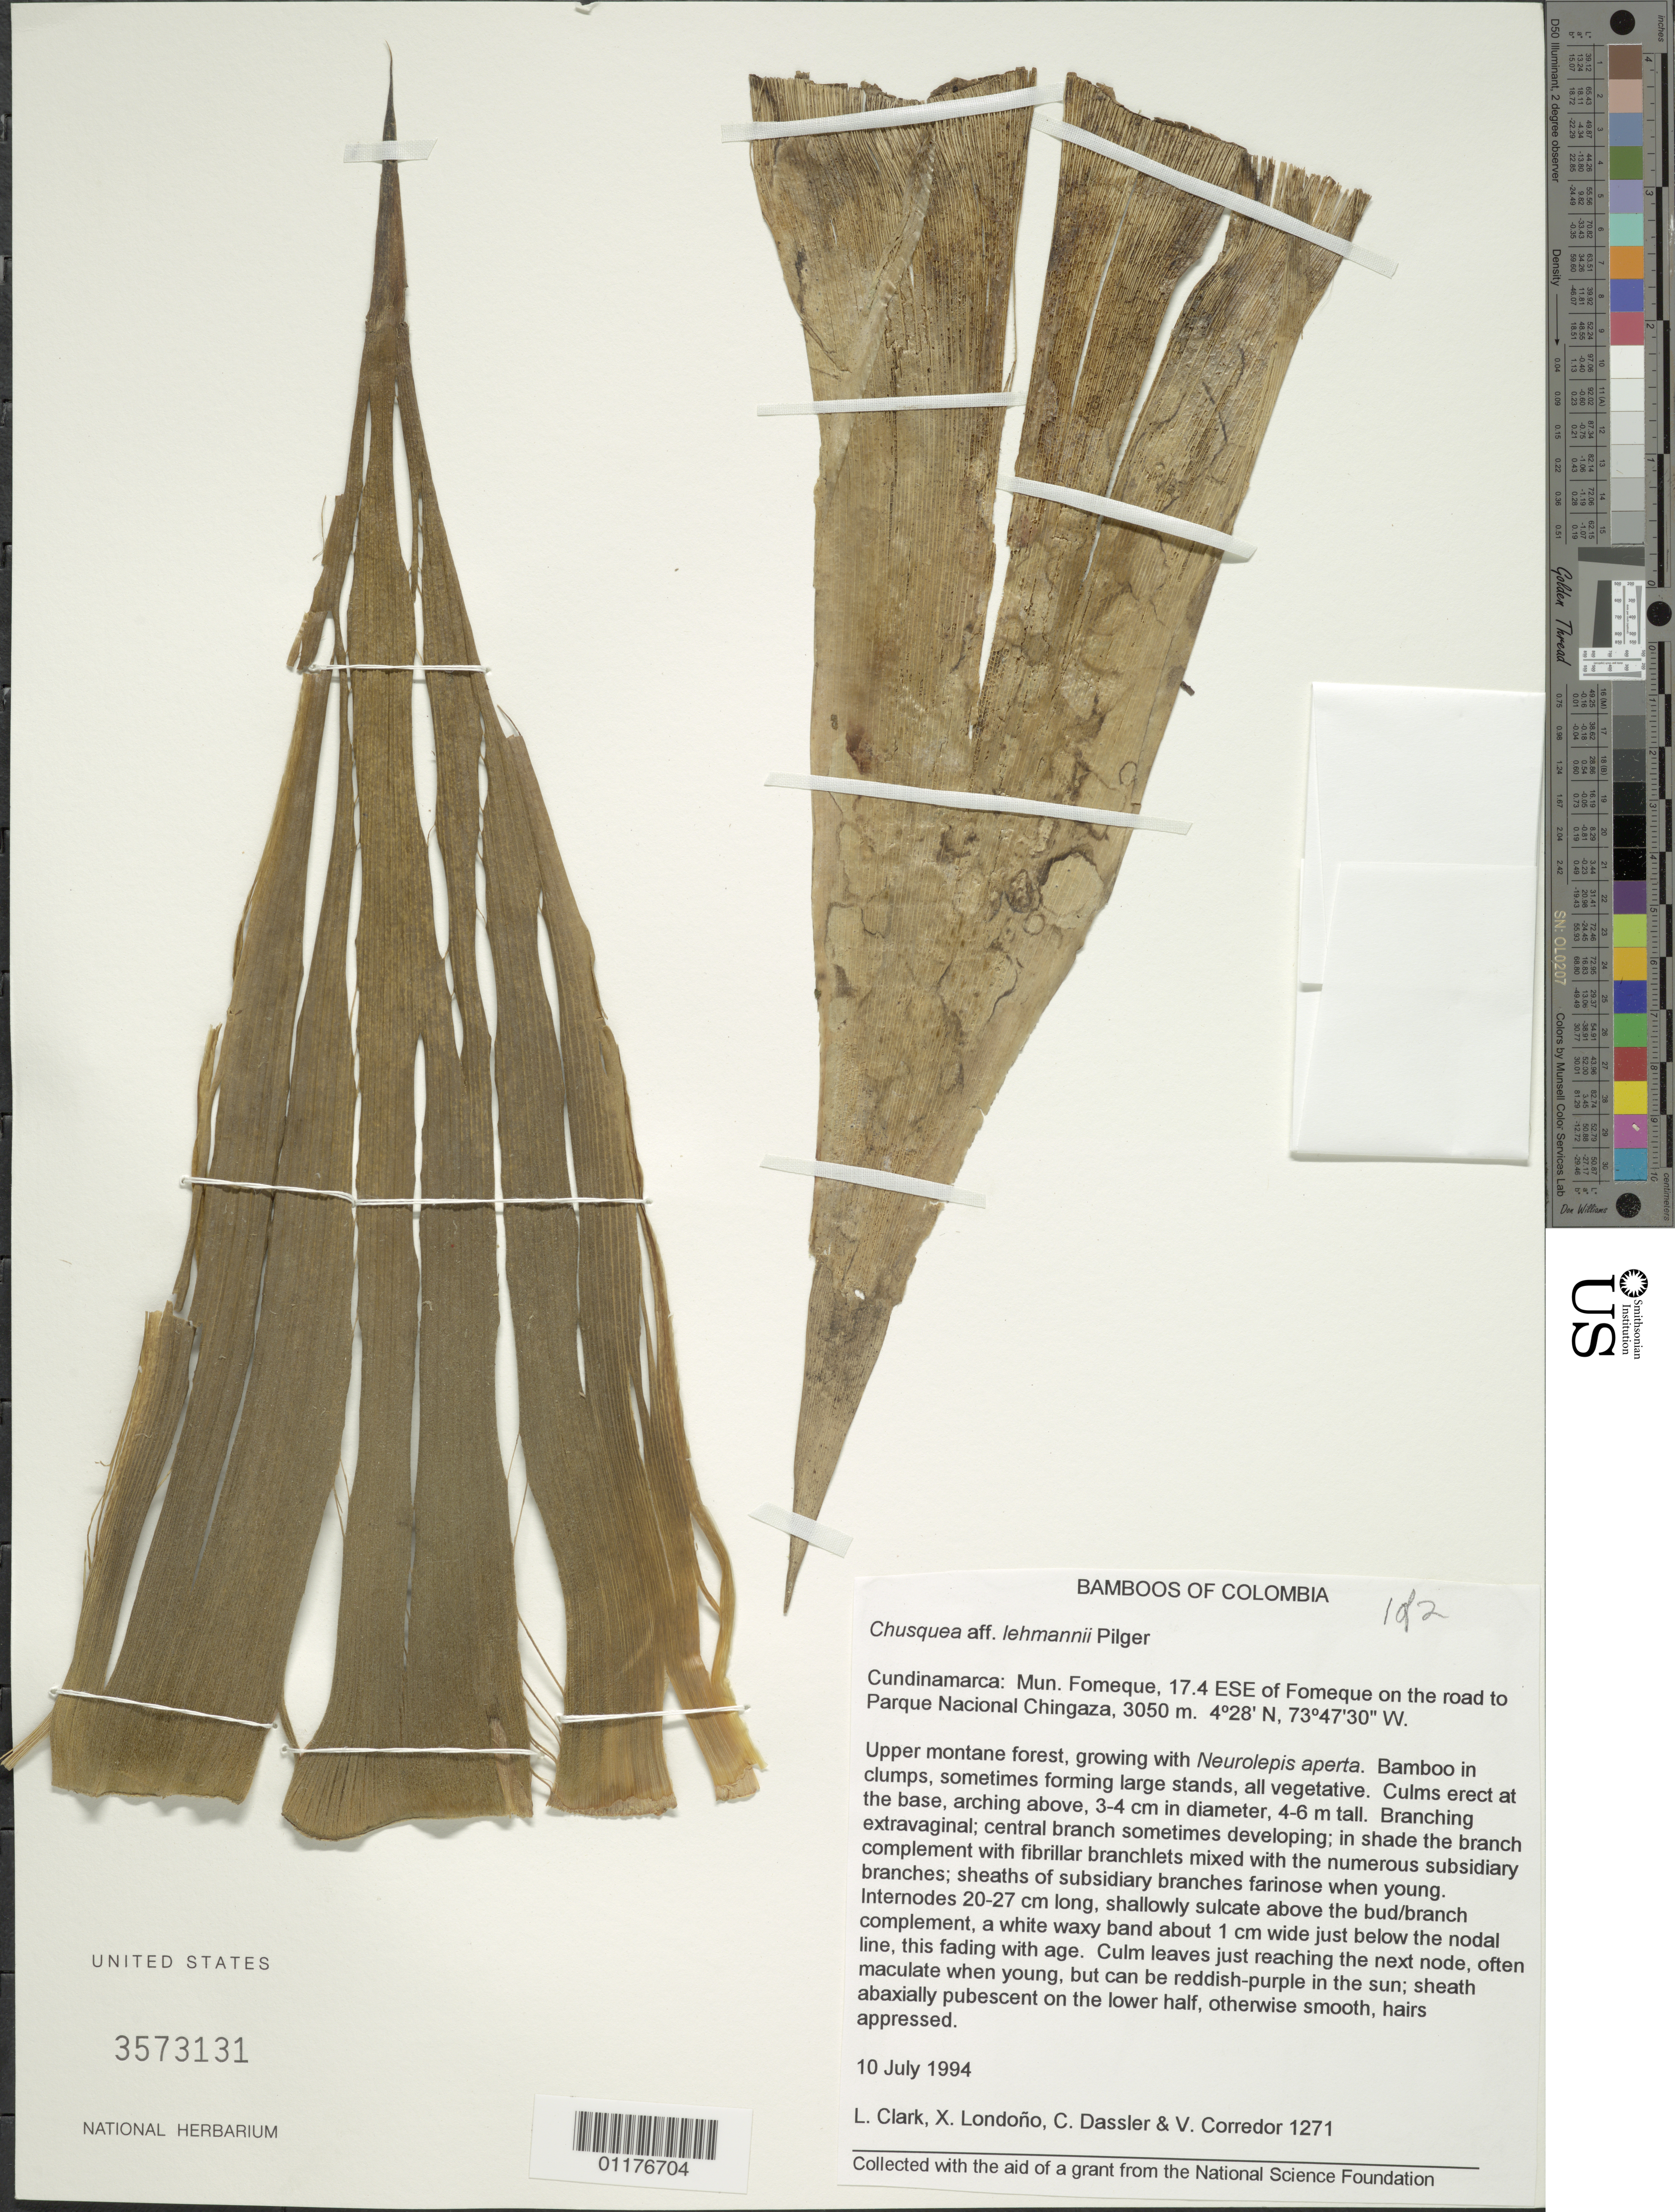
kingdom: Plantae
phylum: Tracheophyta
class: Liliopsida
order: Poales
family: Poaceae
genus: Chusquea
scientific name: Chusquea lehmannii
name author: Pilg.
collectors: L. G. Clark, X. Londoño, C. Dassler & V. Corredor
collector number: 1271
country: Colombia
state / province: Cundinamarca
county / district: Fómeque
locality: ESE of Fomeque on the road to Parque Nacional Chingaza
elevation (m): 3050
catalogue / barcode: US 3573131